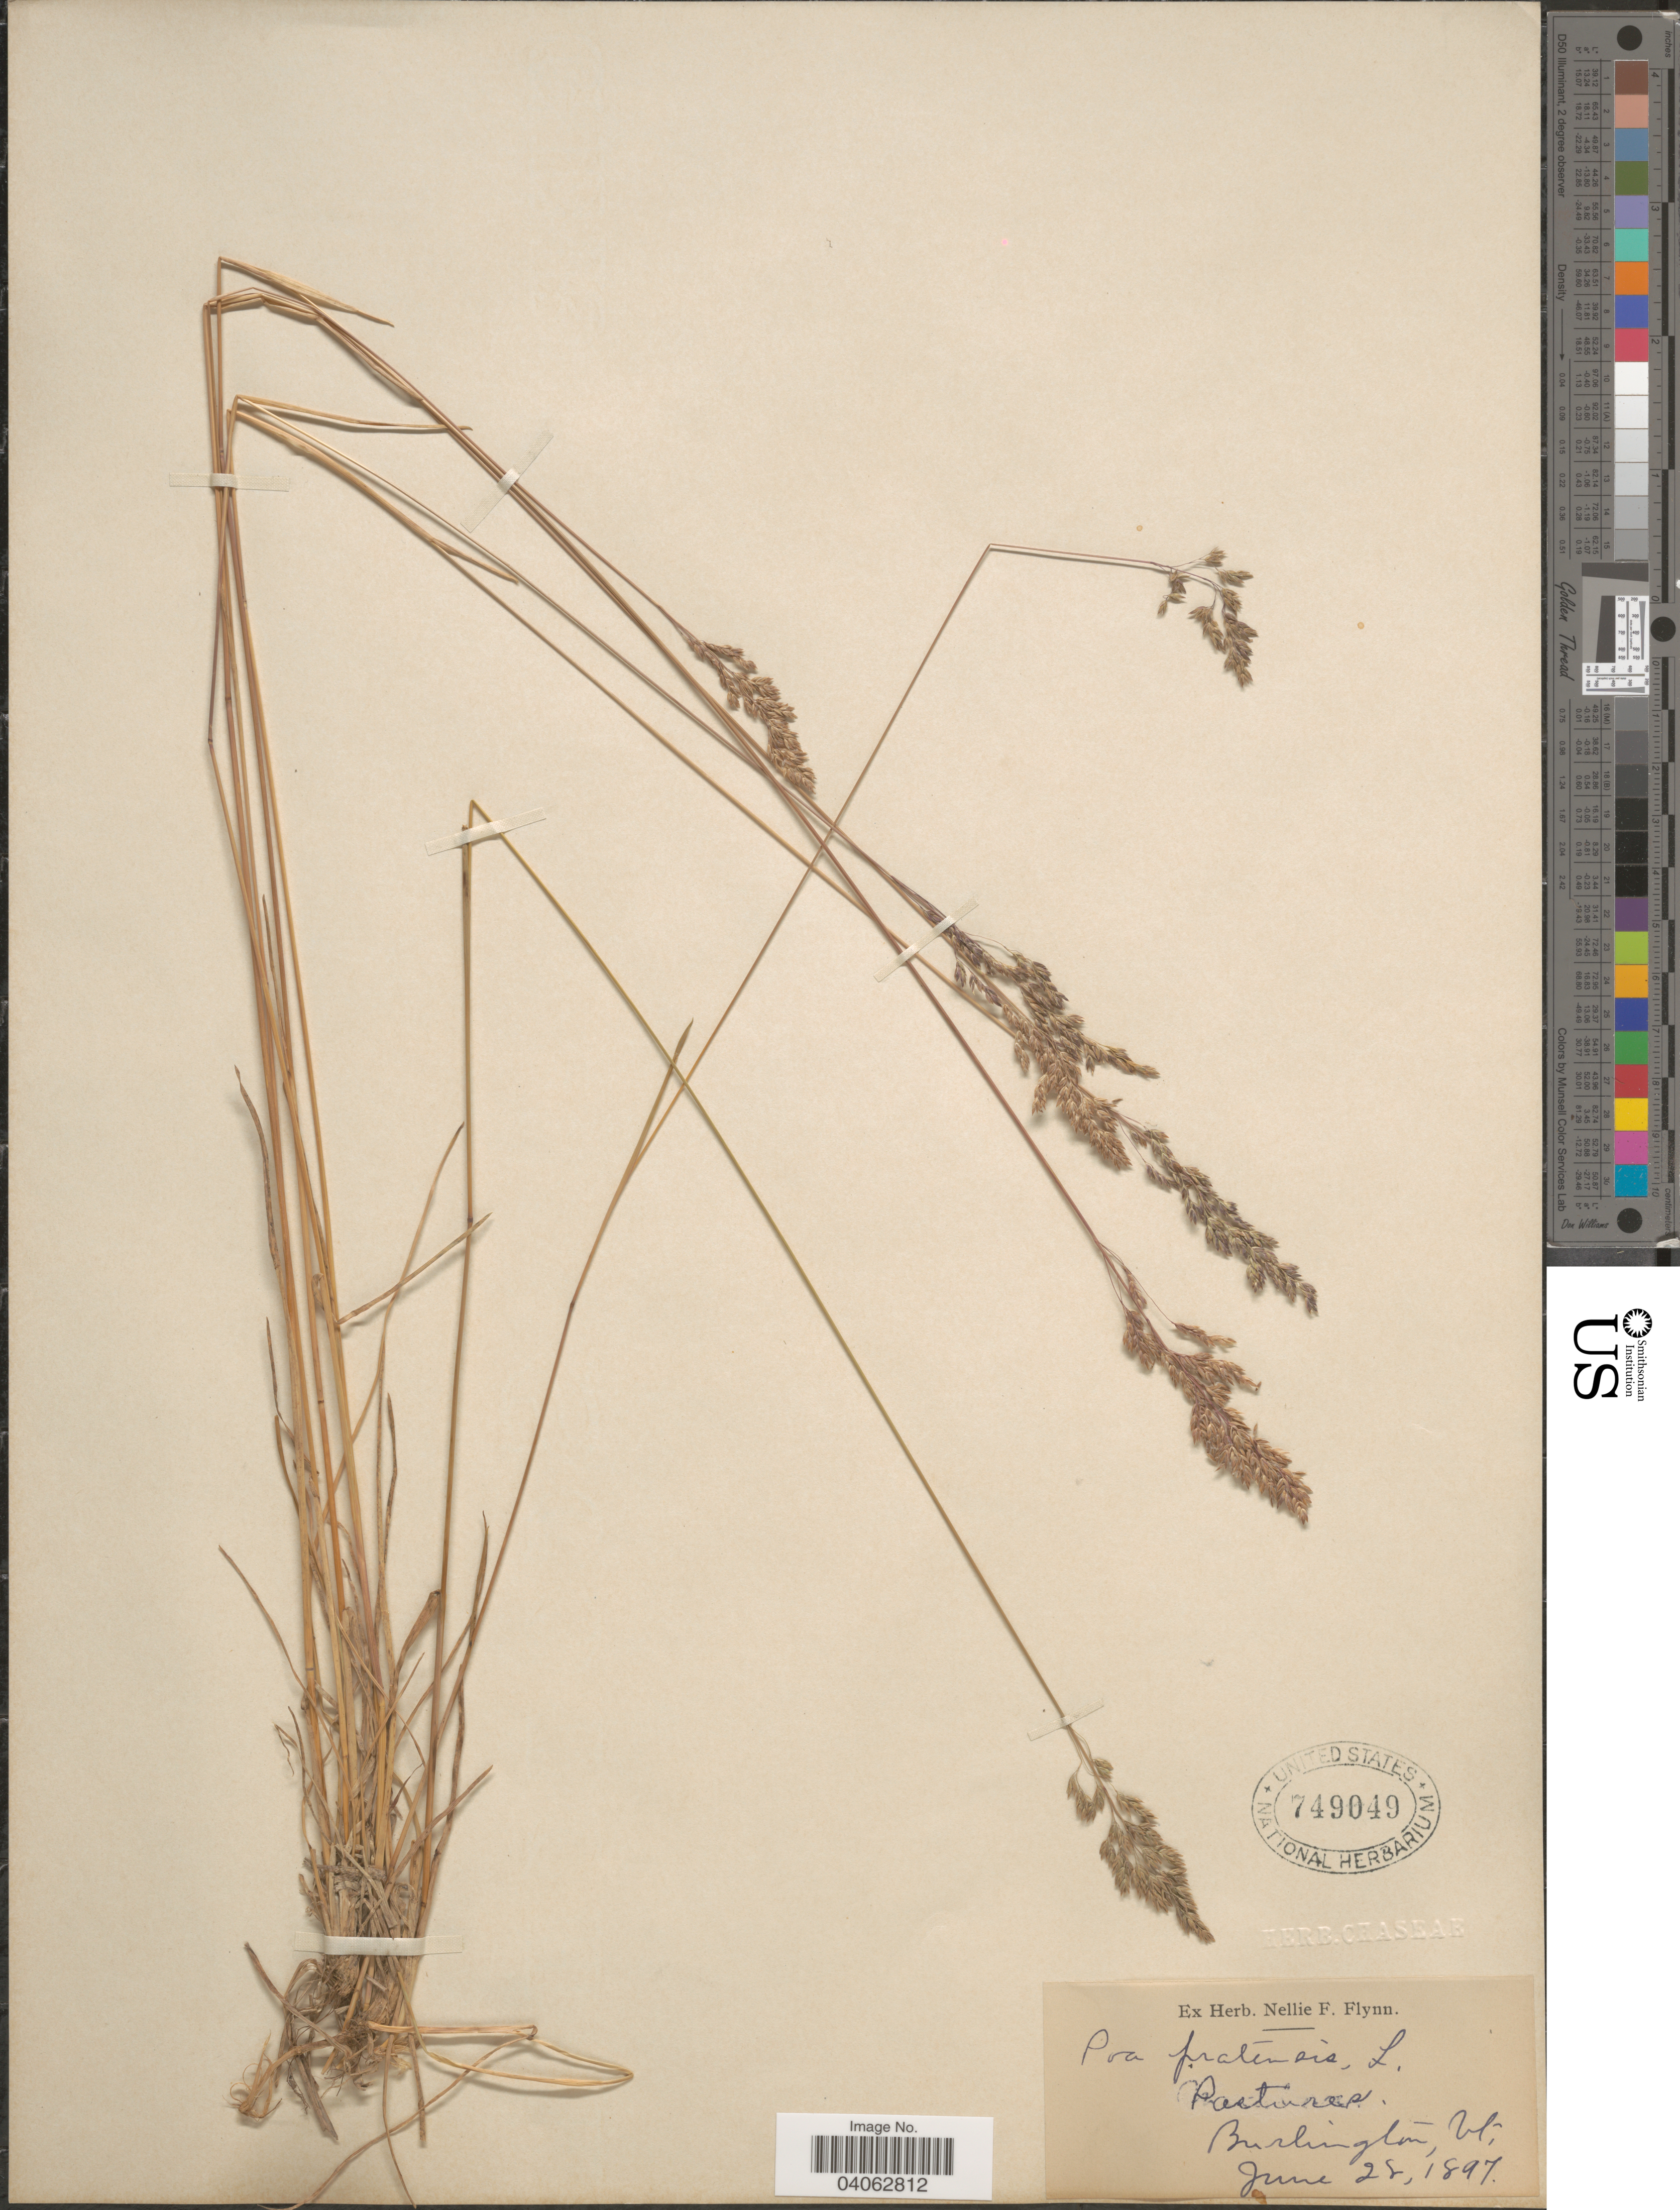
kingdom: Plantae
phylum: Tracheophyta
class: Liliopsida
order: Poales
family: Poaceae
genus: Poa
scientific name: Poa pratensis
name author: L.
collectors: Ex Herb. Nellie F. Flynn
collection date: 1897-06-28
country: United States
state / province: Vermont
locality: Burlington.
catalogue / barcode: US 749049